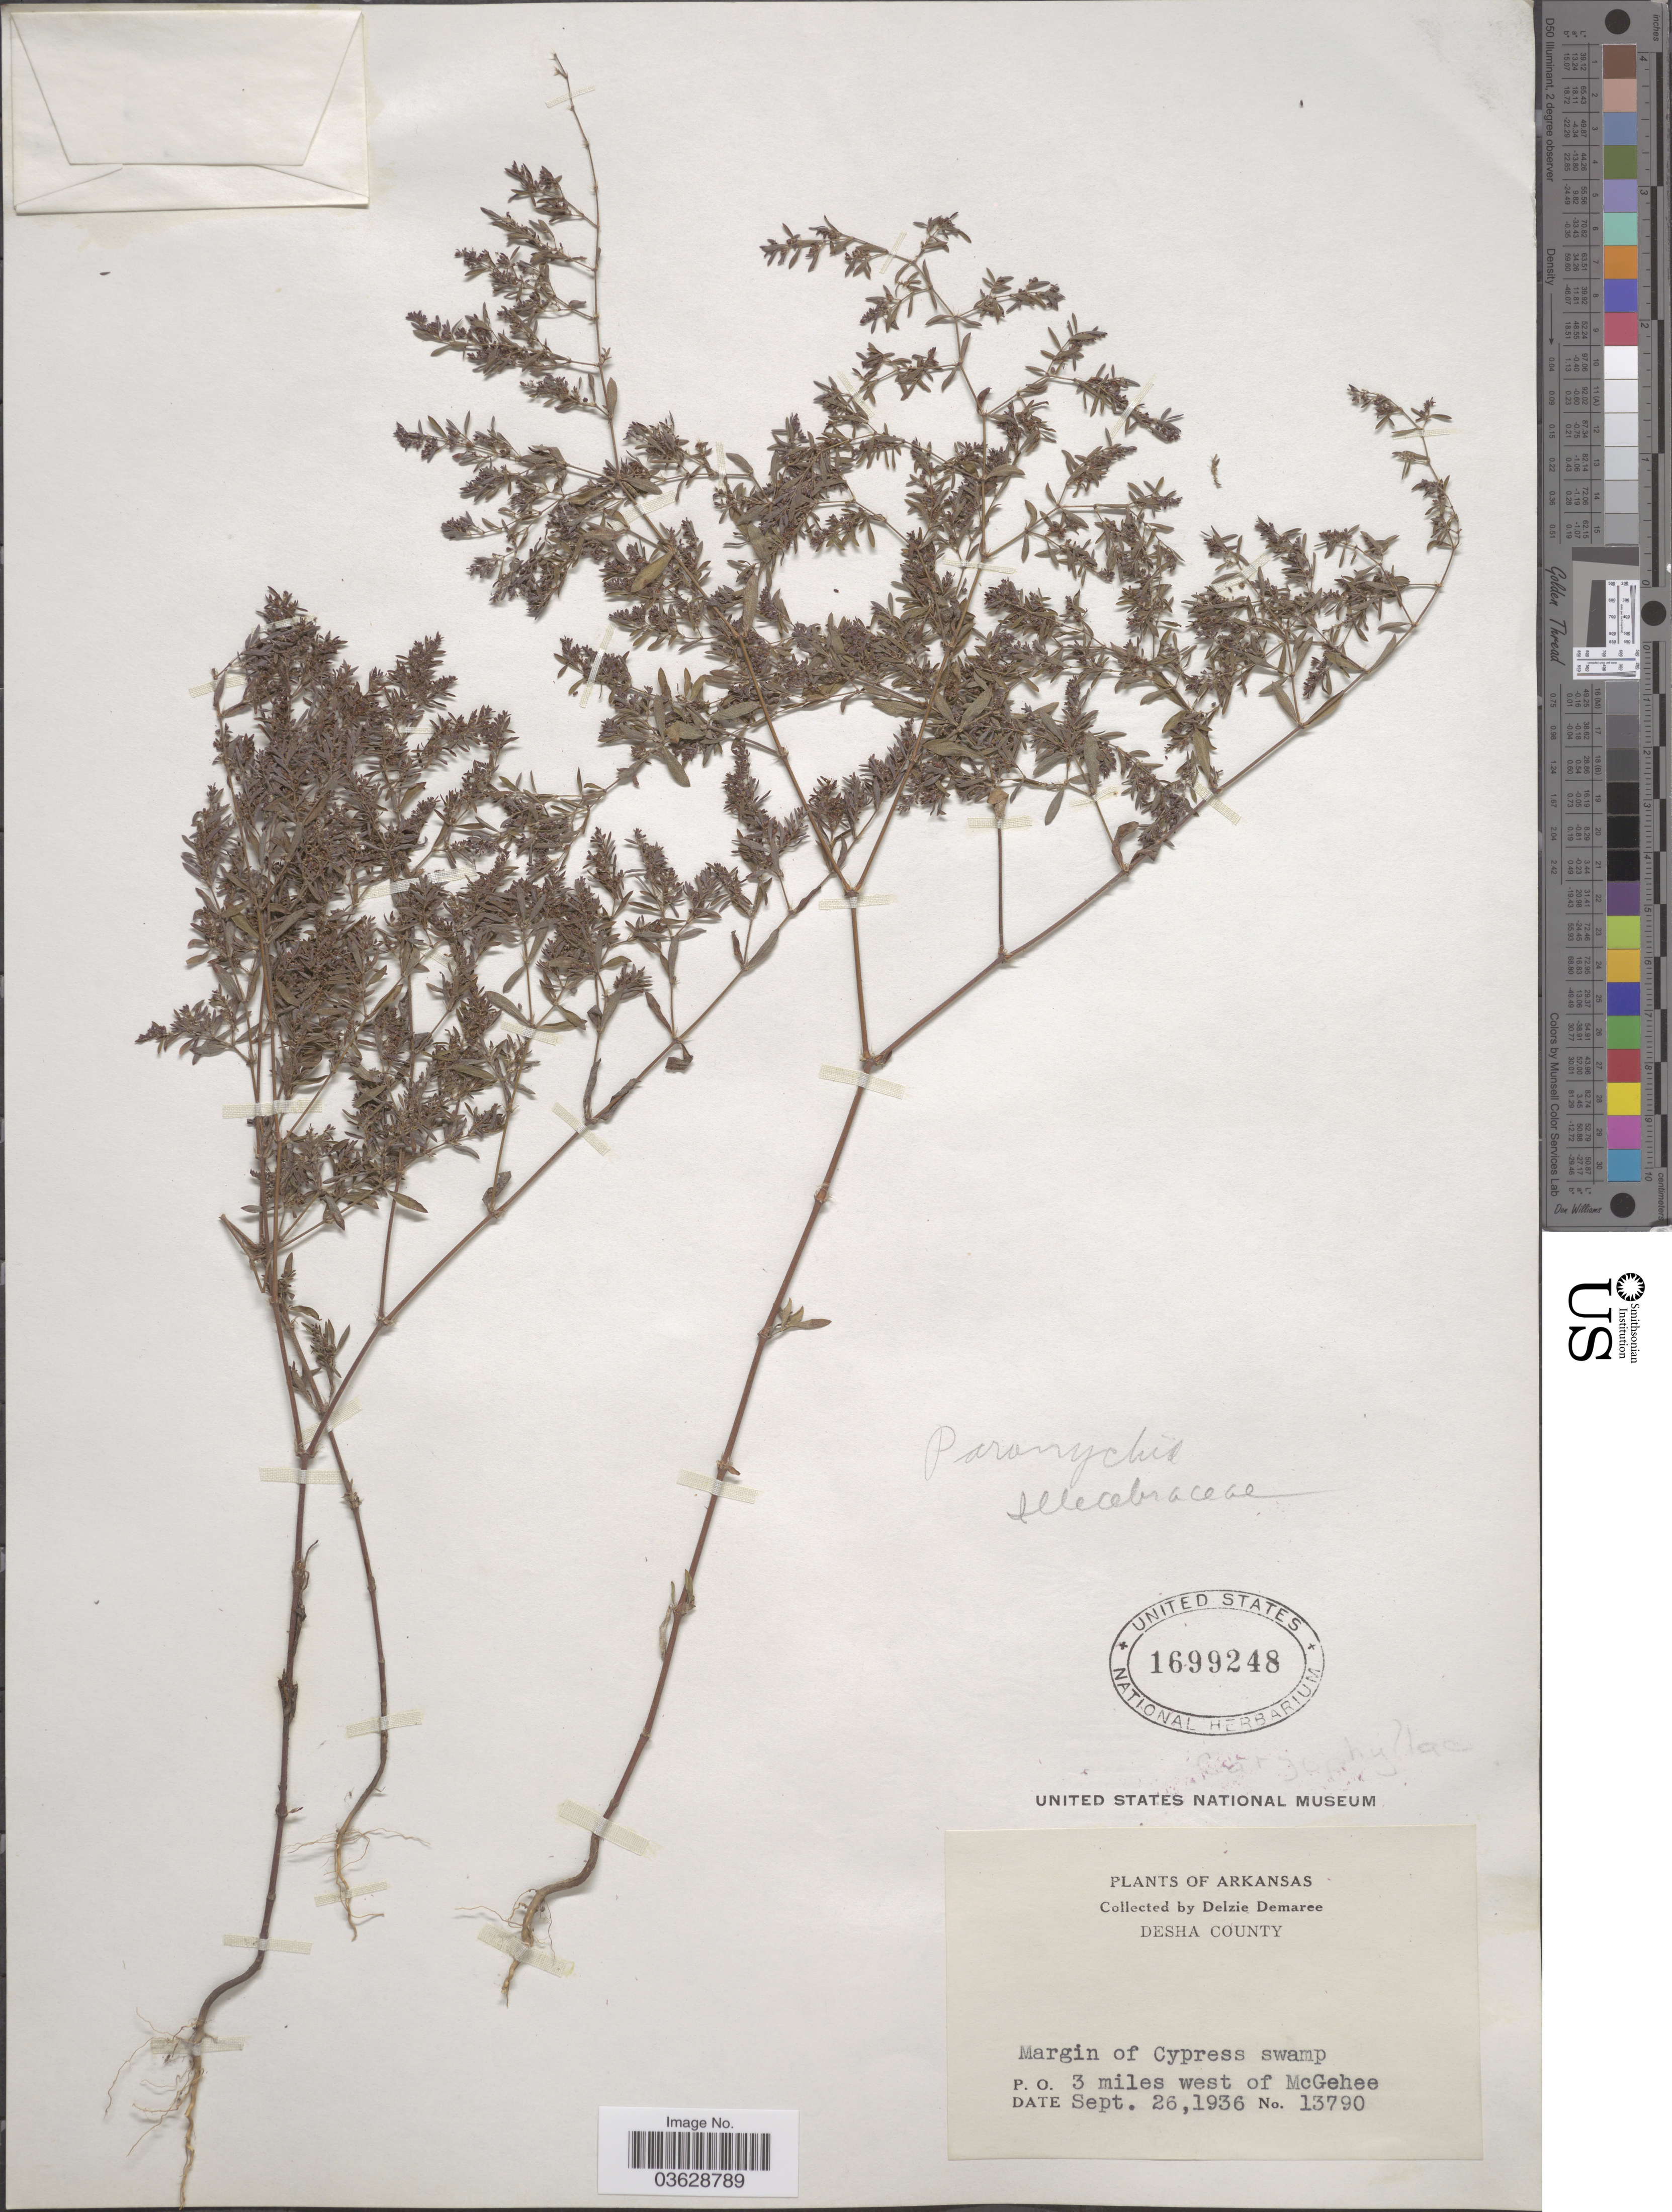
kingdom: Plantae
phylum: Tracheophyta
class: Magnoliopsida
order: Caryophyllales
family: Caryophyllaceae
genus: Paronychia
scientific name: Paronychia fastigiata var. fastigiata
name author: (Raf.) Fernald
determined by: Strong, Mark T., (BOT), Smithsonian Institution - National Museum of Natural History (UNITED STATES)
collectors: D. Demaree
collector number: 13790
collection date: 1936-09-26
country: United States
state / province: Arkansas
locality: Desha County. Margin of Cypress swamp. P. O. 3 miles west of McGehee.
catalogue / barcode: US 1699248